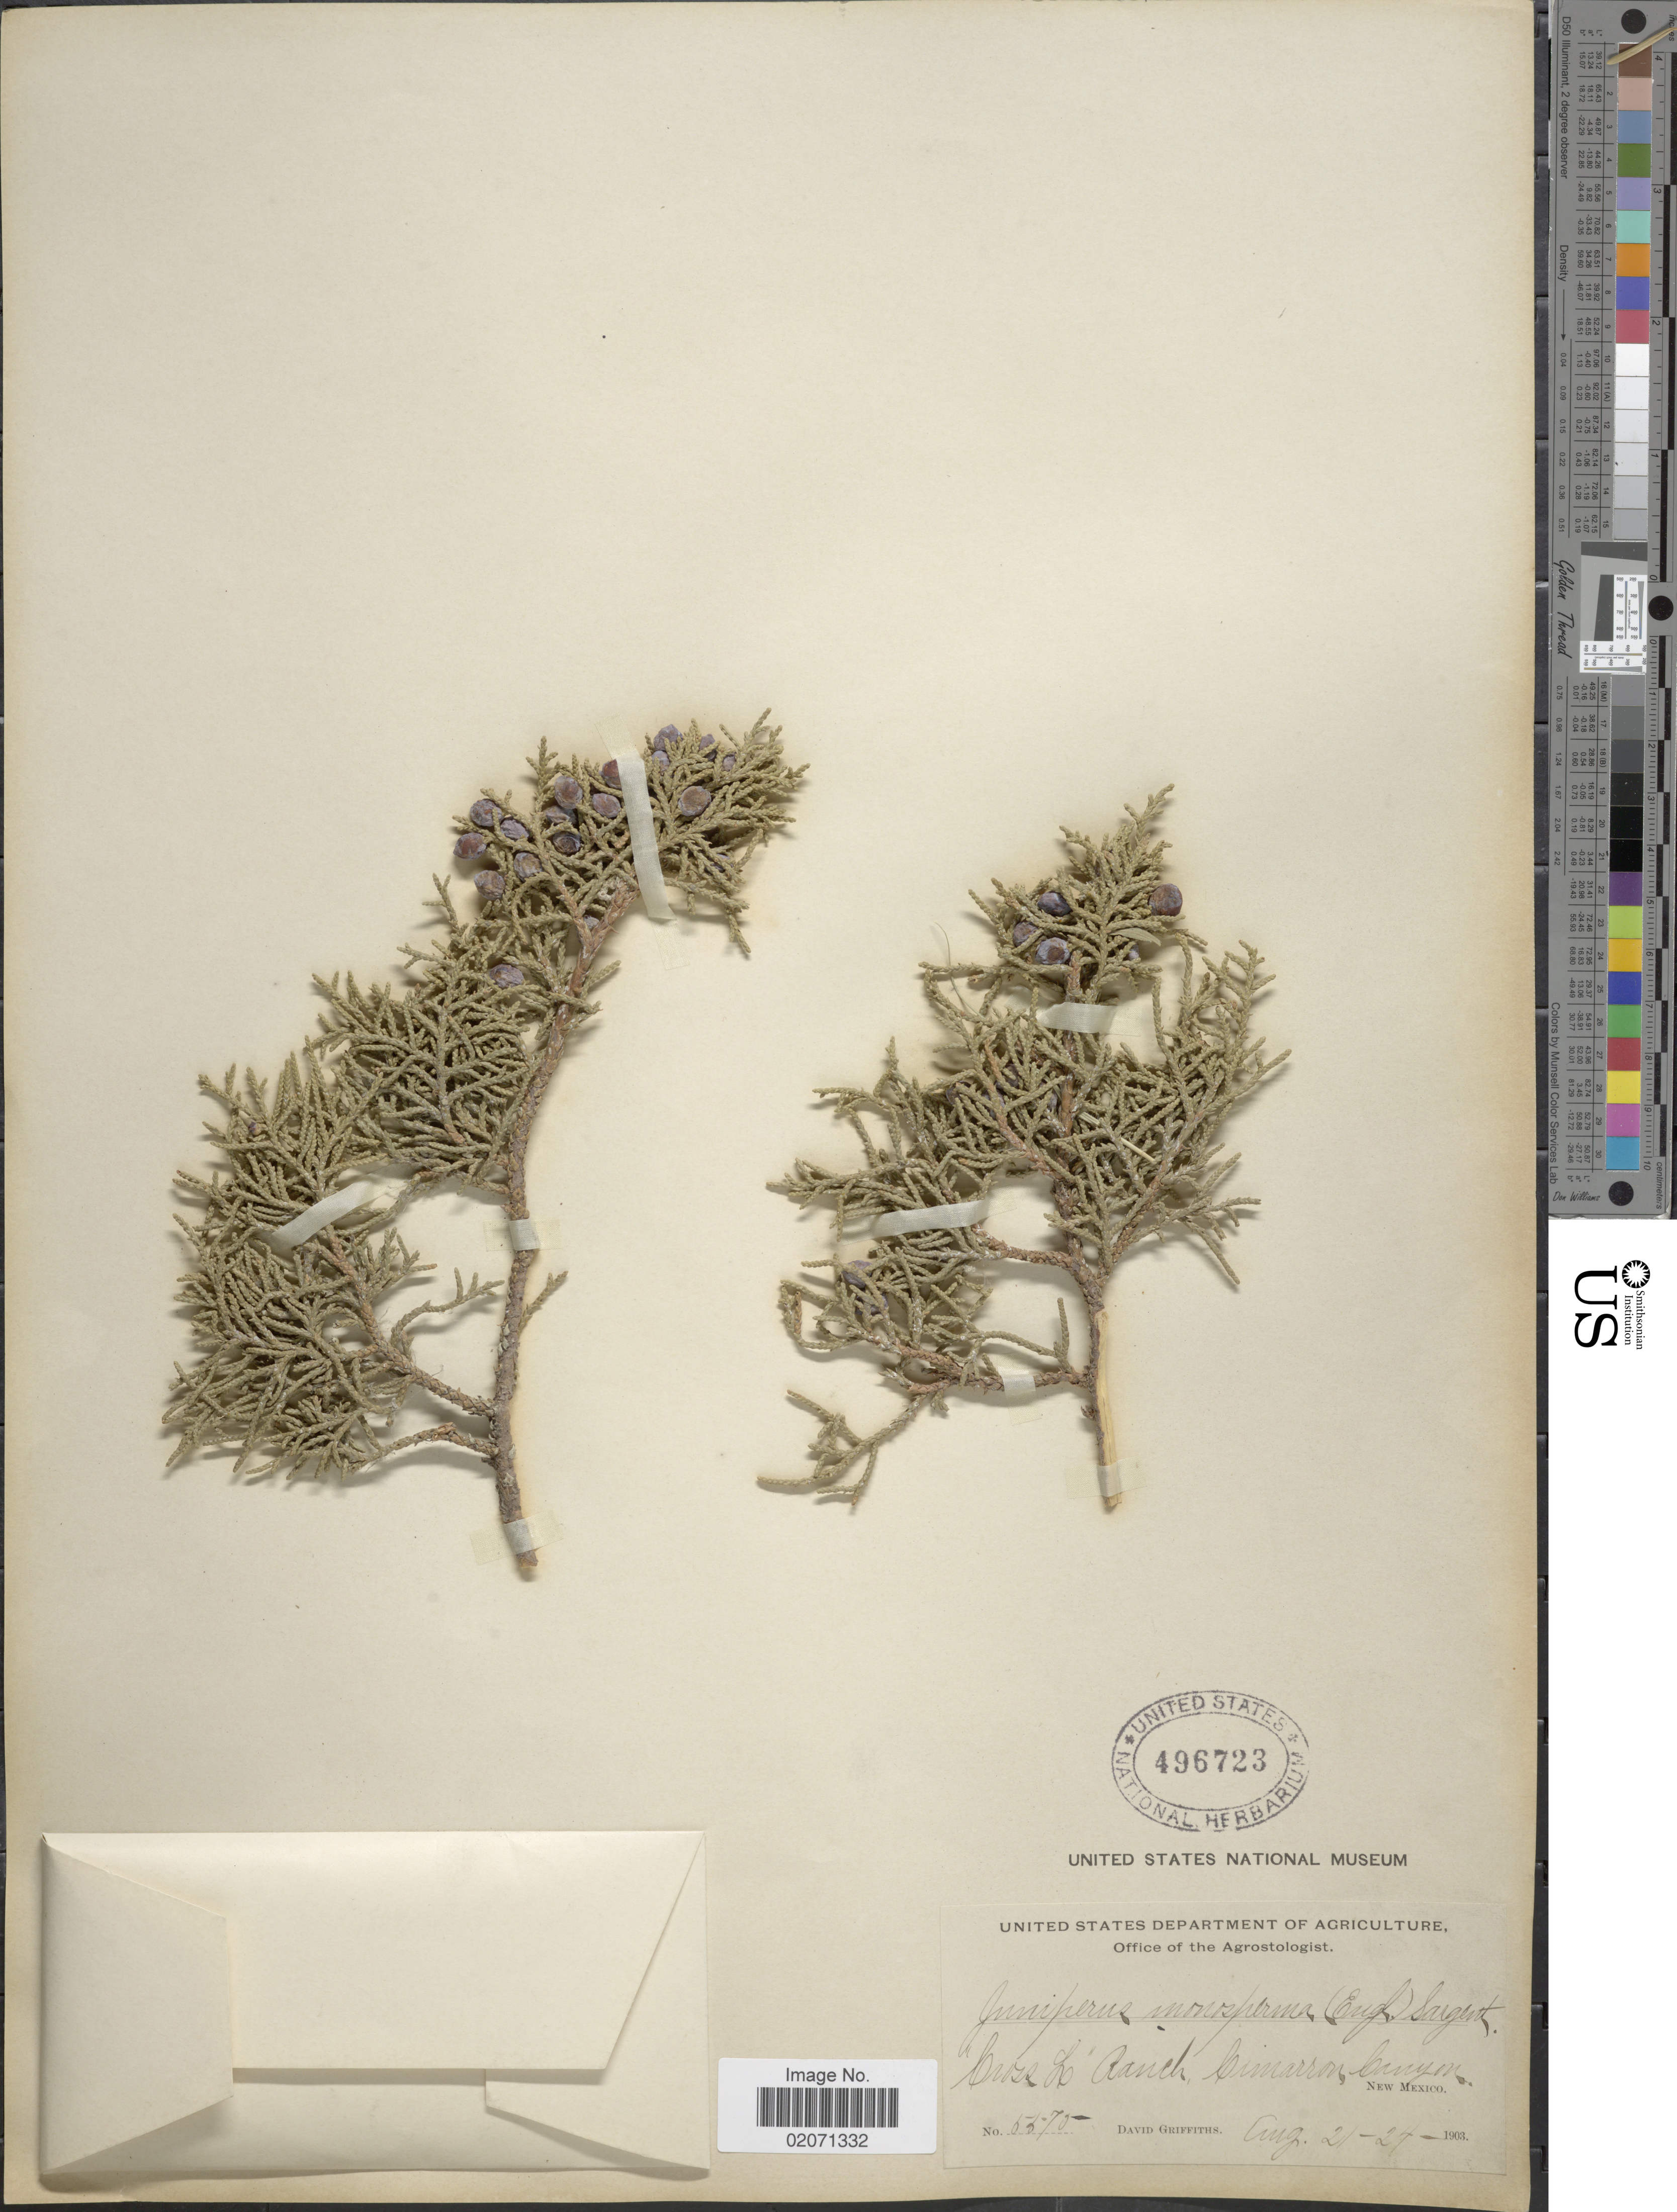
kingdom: Plantae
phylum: Tracheophyta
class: Pinopsida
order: Pinales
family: Cupressaceae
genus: Juniperus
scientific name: Juniperus monosperma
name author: (Engelm.) Sarg.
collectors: D. Griffiths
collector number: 5575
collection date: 1903-08-21/1903-08-24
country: United States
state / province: New Mexico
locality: Cross of Ranch Cimaron Canyon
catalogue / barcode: US 496723